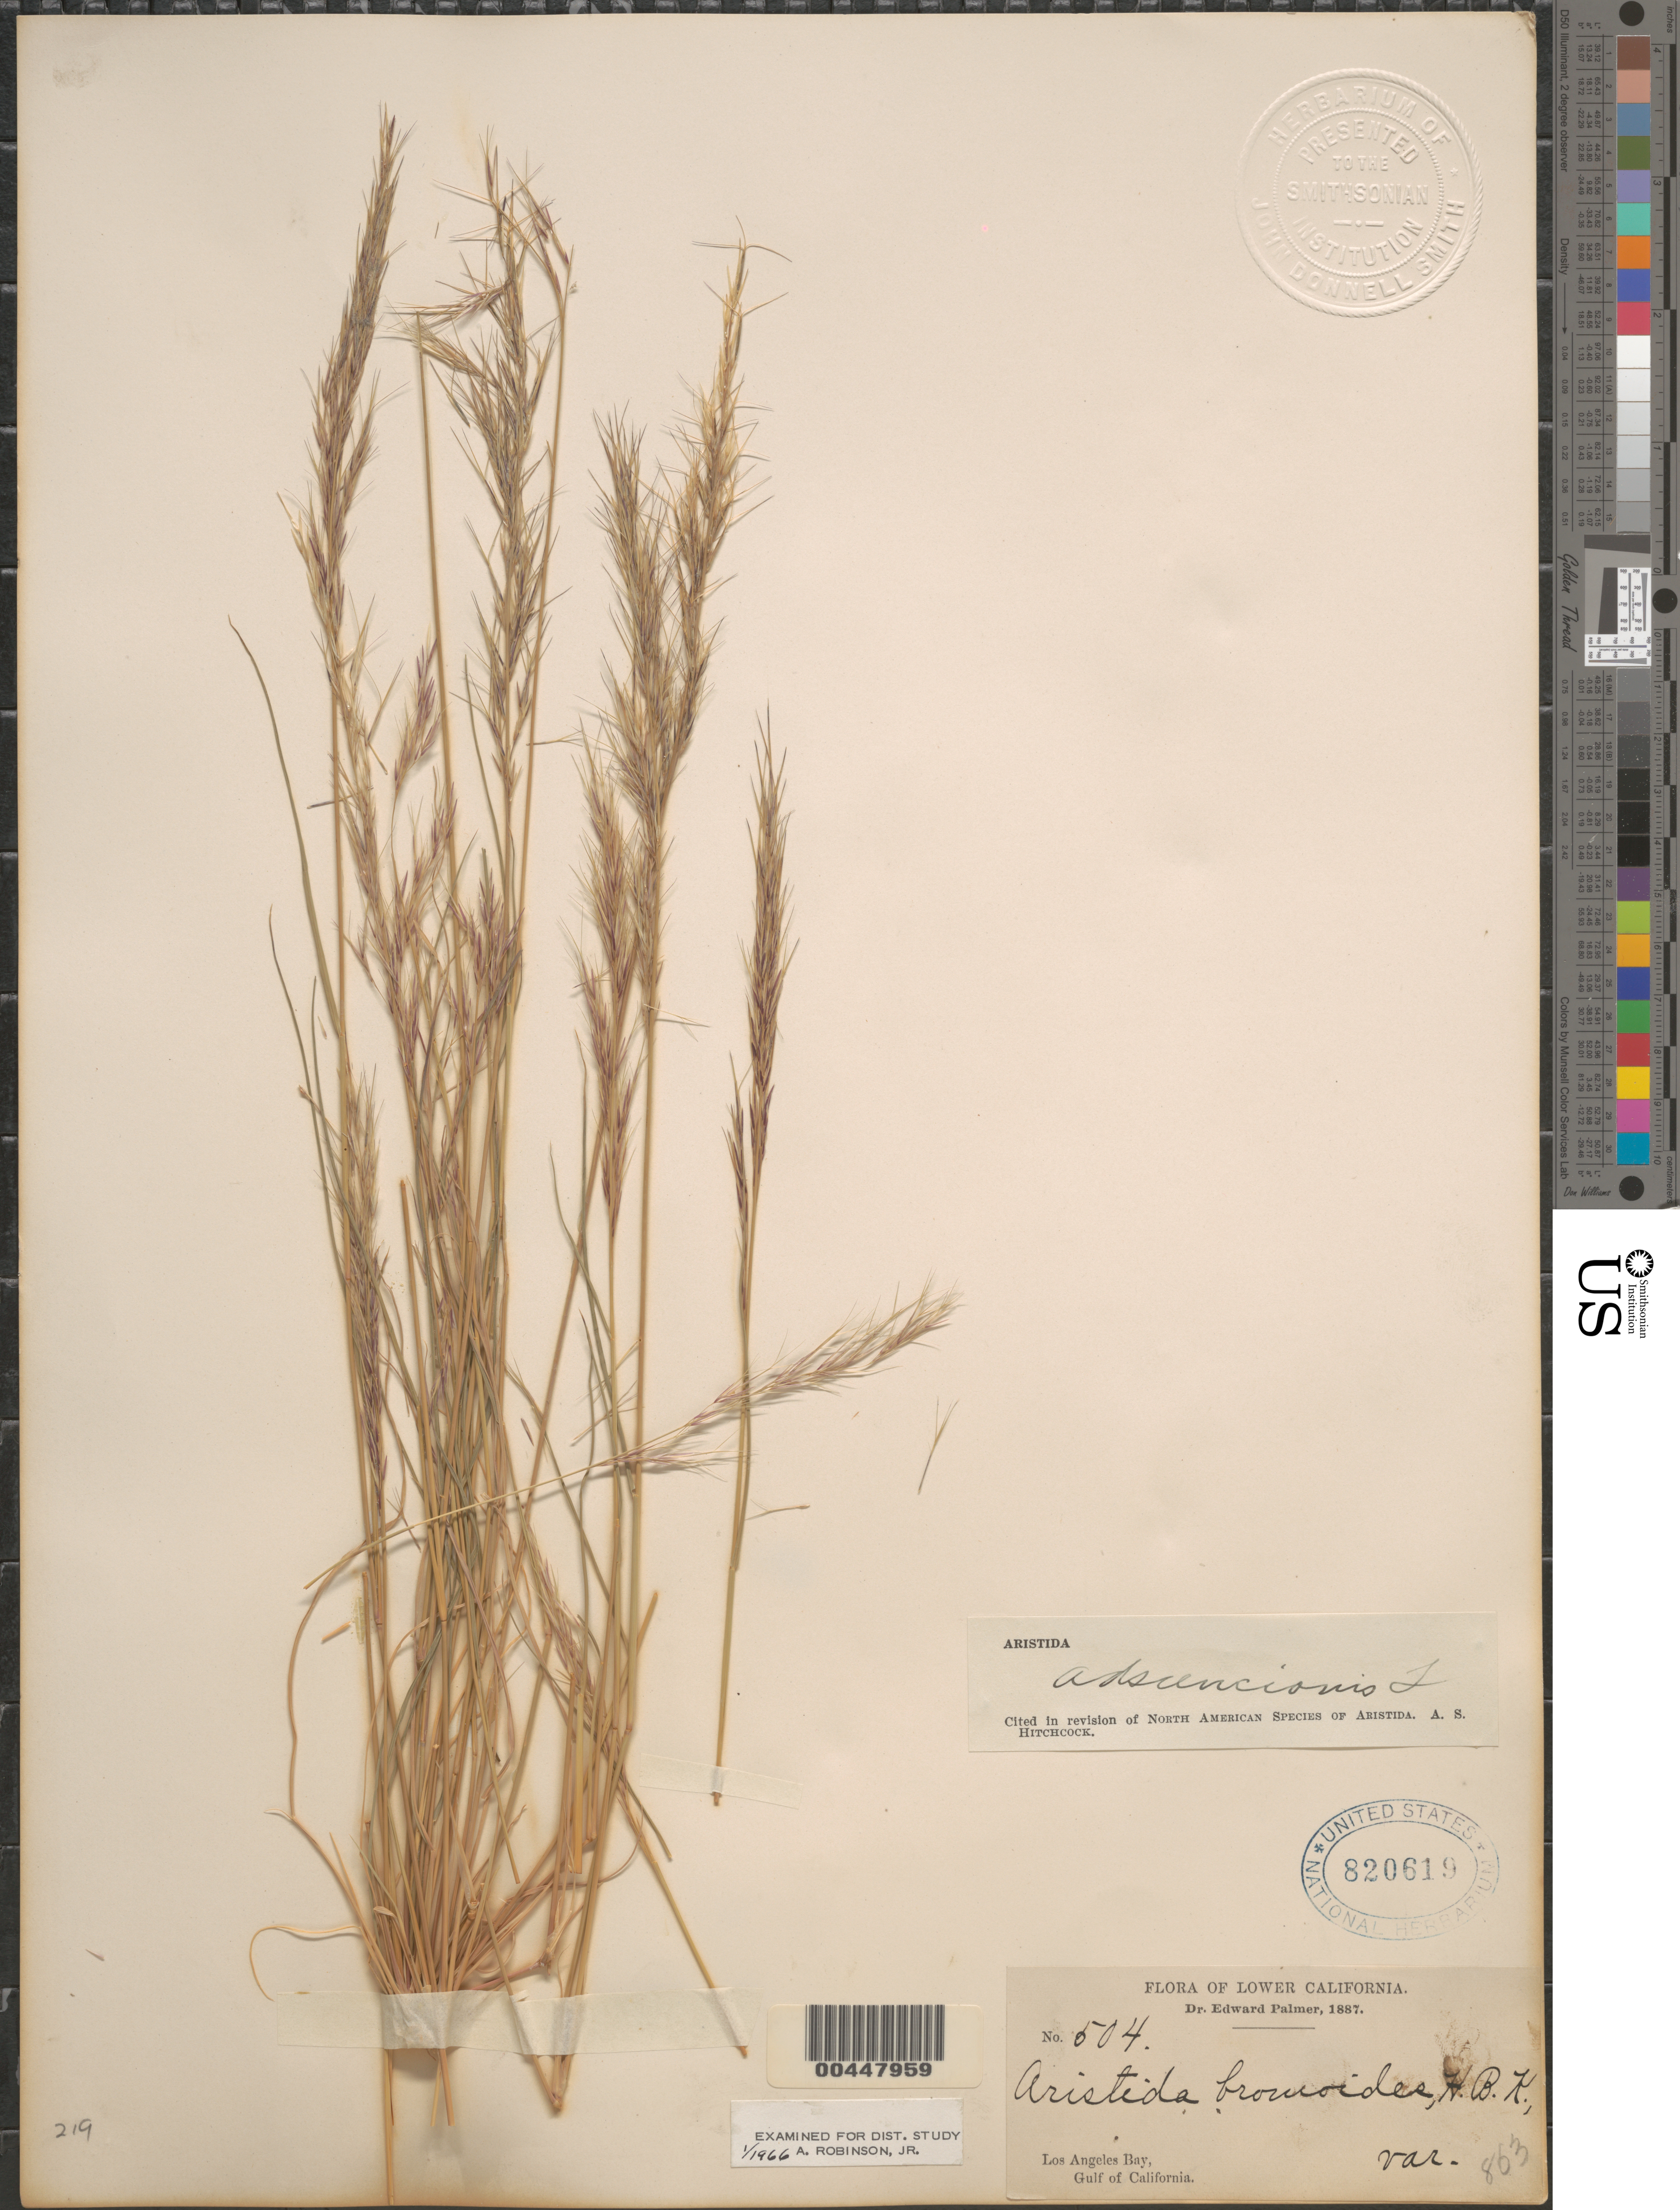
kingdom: Plantae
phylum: Tracheophyta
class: Liliopsida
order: Poales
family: Poaceae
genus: Aristida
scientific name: Aristida adscensionis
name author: L.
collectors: E. Palmer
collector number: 504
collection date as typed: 1887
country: Mexico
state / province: Baja California Norte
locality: Los Angeles Bay, Gulf of California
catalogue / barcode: US 820619